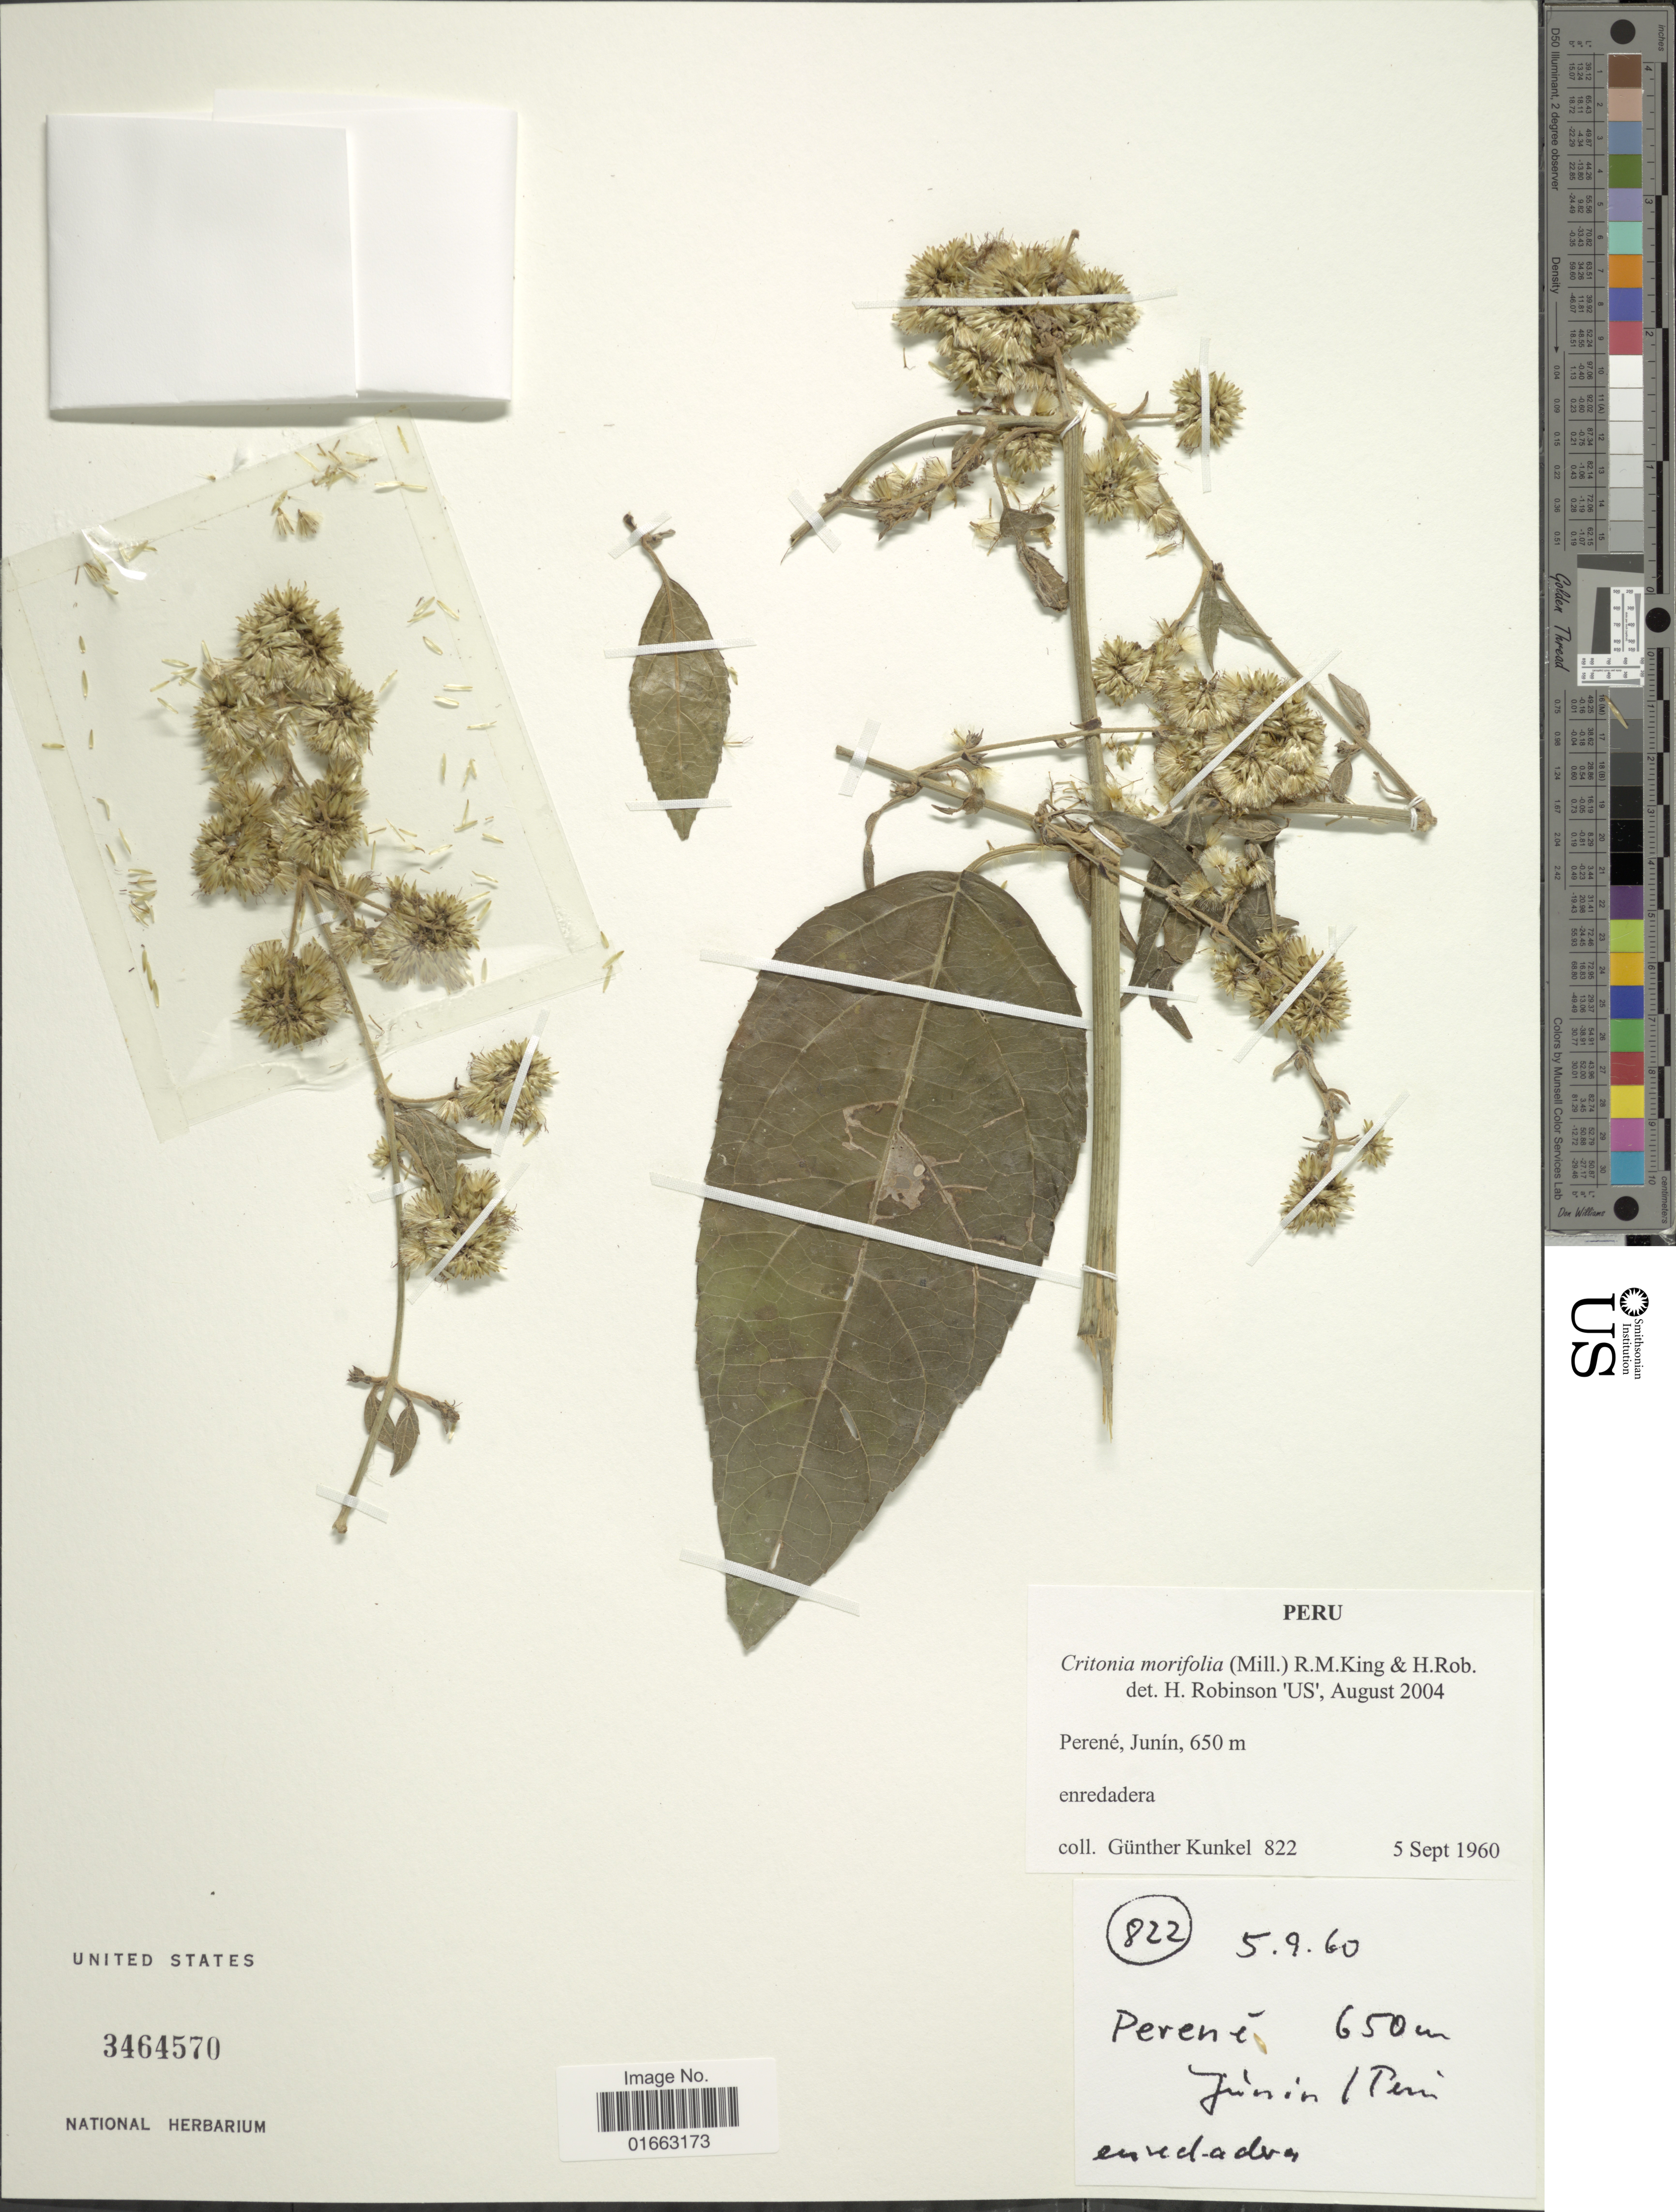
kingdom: Plantae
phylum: Tracheophyta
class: Magnoliopsida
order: Asterales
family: Asteraceae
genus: Critonia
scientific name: Critonia morifolia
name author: (Mill.) R.M. King & H. Rob.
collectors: G. Kunkel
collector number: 822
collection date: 1960-09-05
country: Peru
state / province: Junín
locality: Perené, enredadera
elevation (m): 650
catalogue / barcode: US 3464570